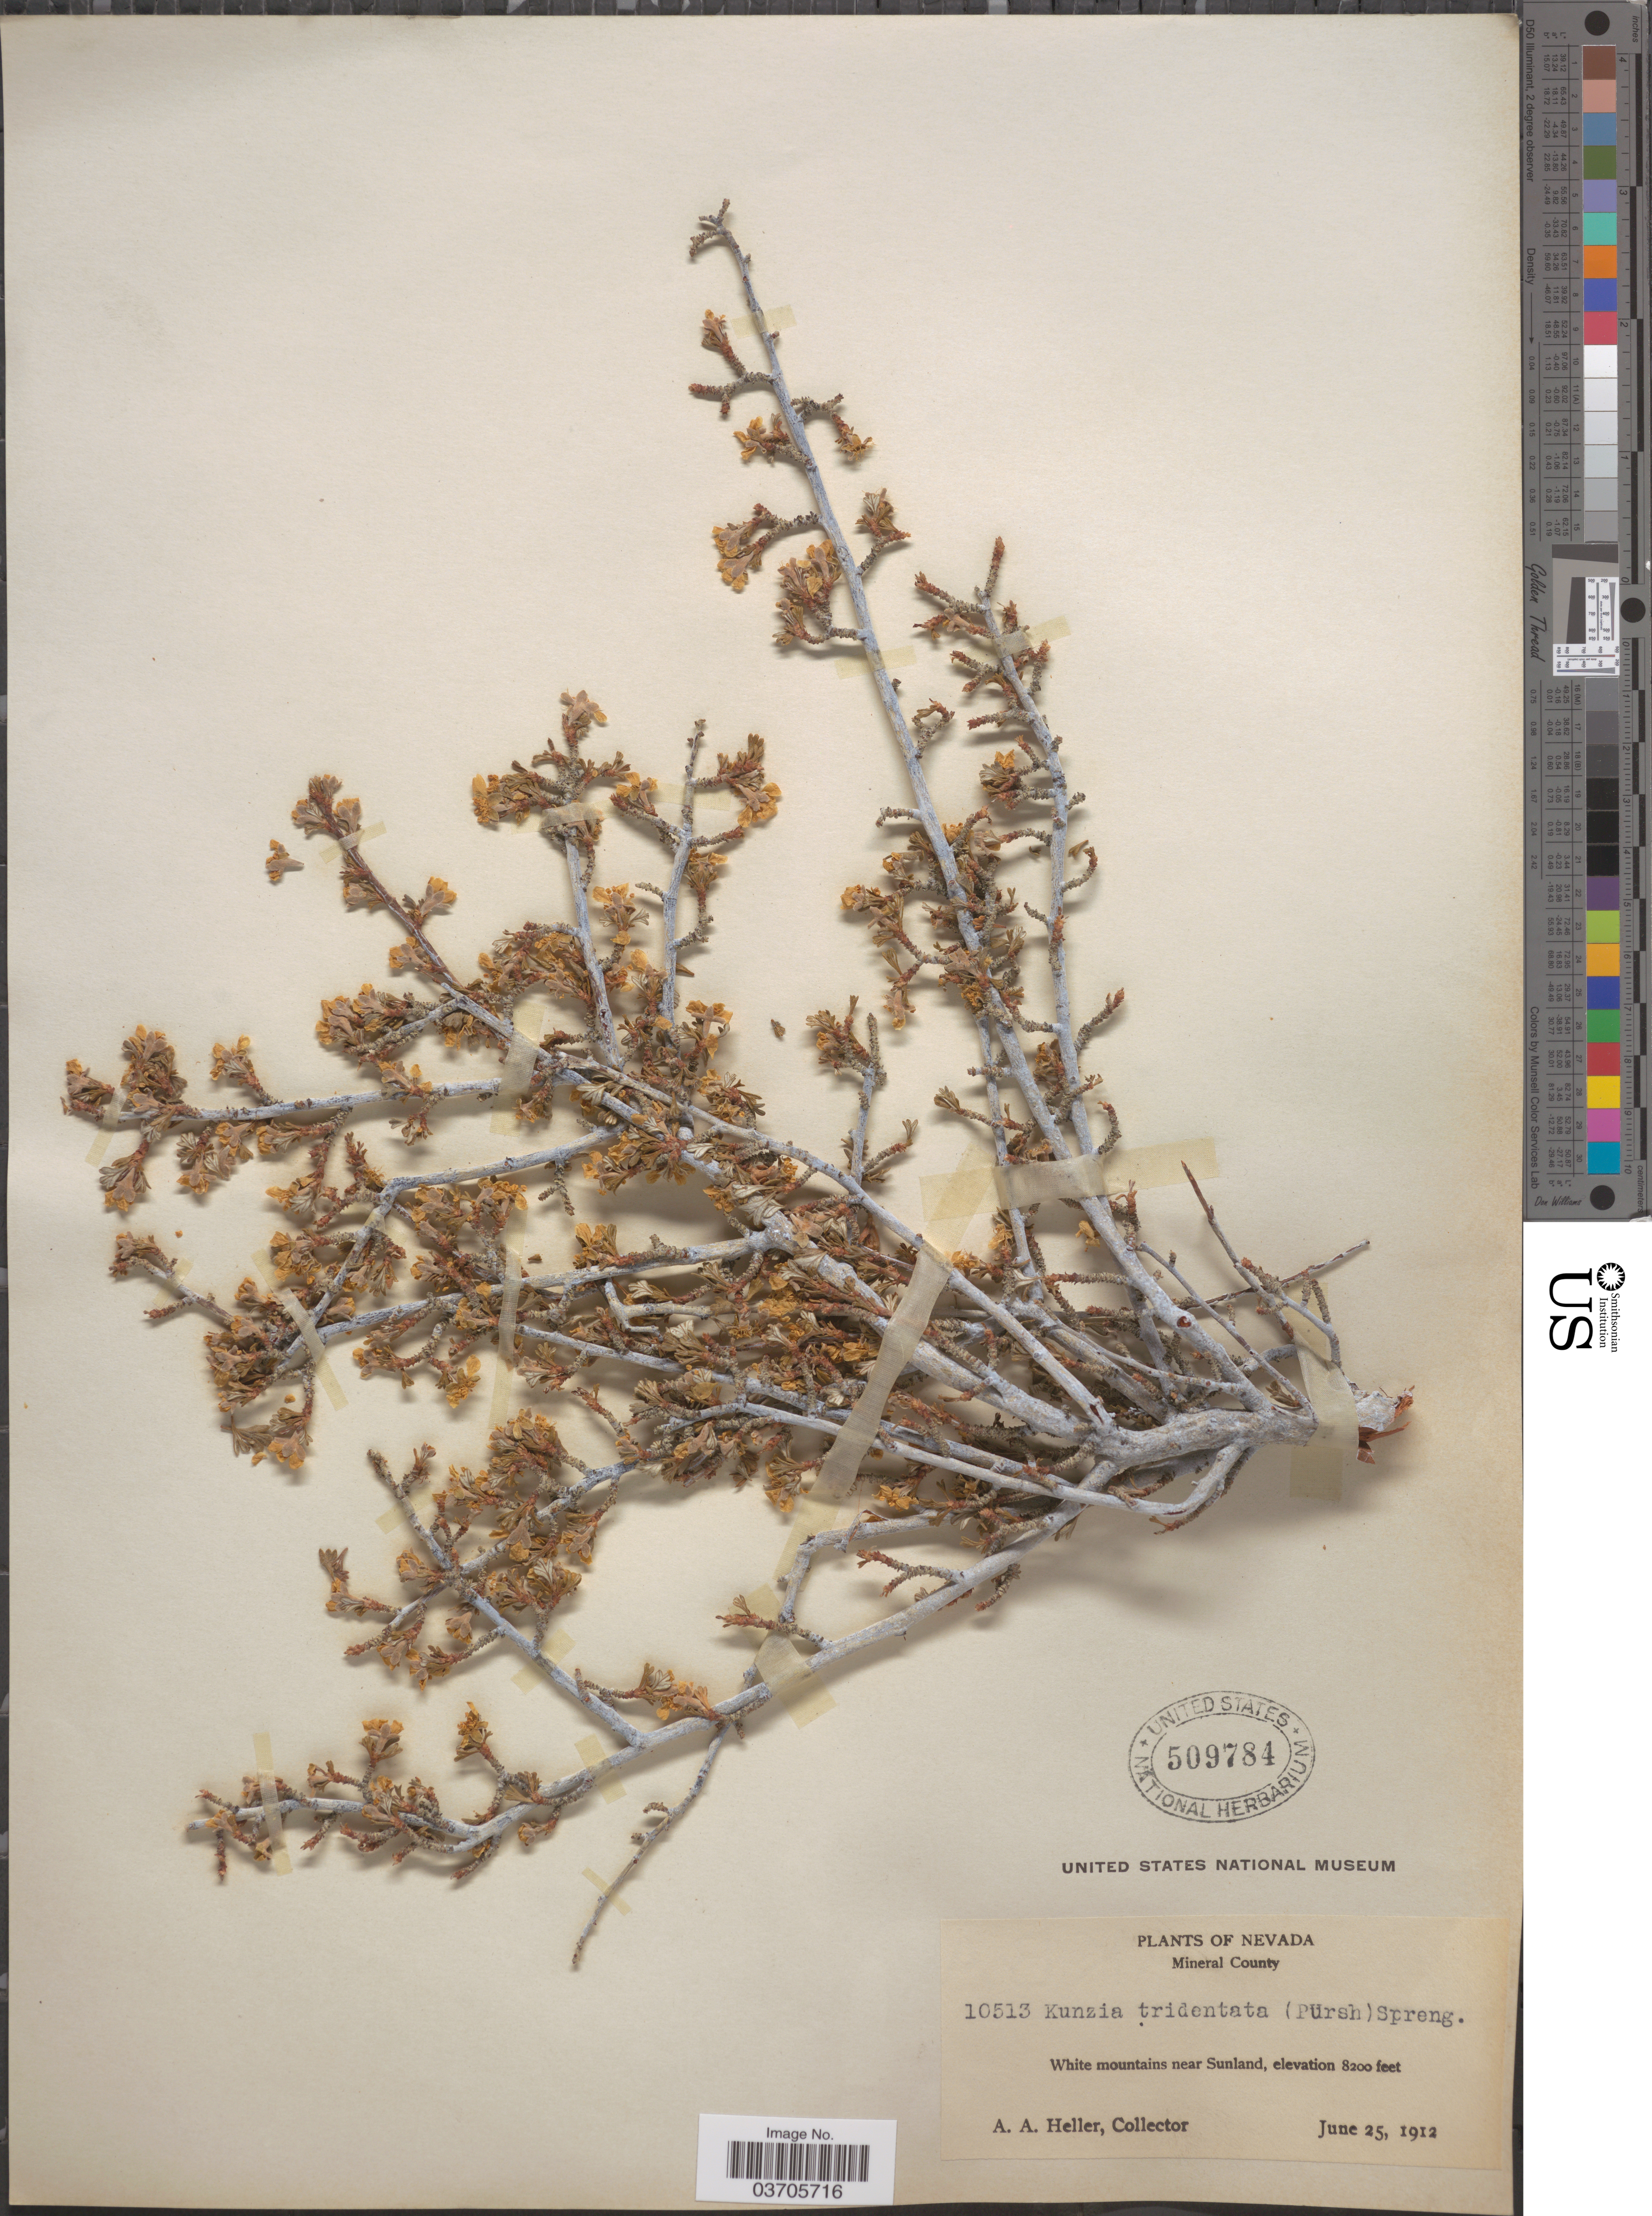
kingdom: Plantae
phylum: Tracheophyta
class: Magnoliopsida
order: Rosales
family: Rosaceae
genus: Purshia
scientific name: Purshia tridentata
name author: (Pursh) DC.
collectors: A. A. Heller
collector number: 10513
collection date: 1912-06-25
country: United States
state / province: Nevada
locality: Mineral County. White mountains near Sunland.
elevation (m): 2499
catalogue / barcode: US 509784